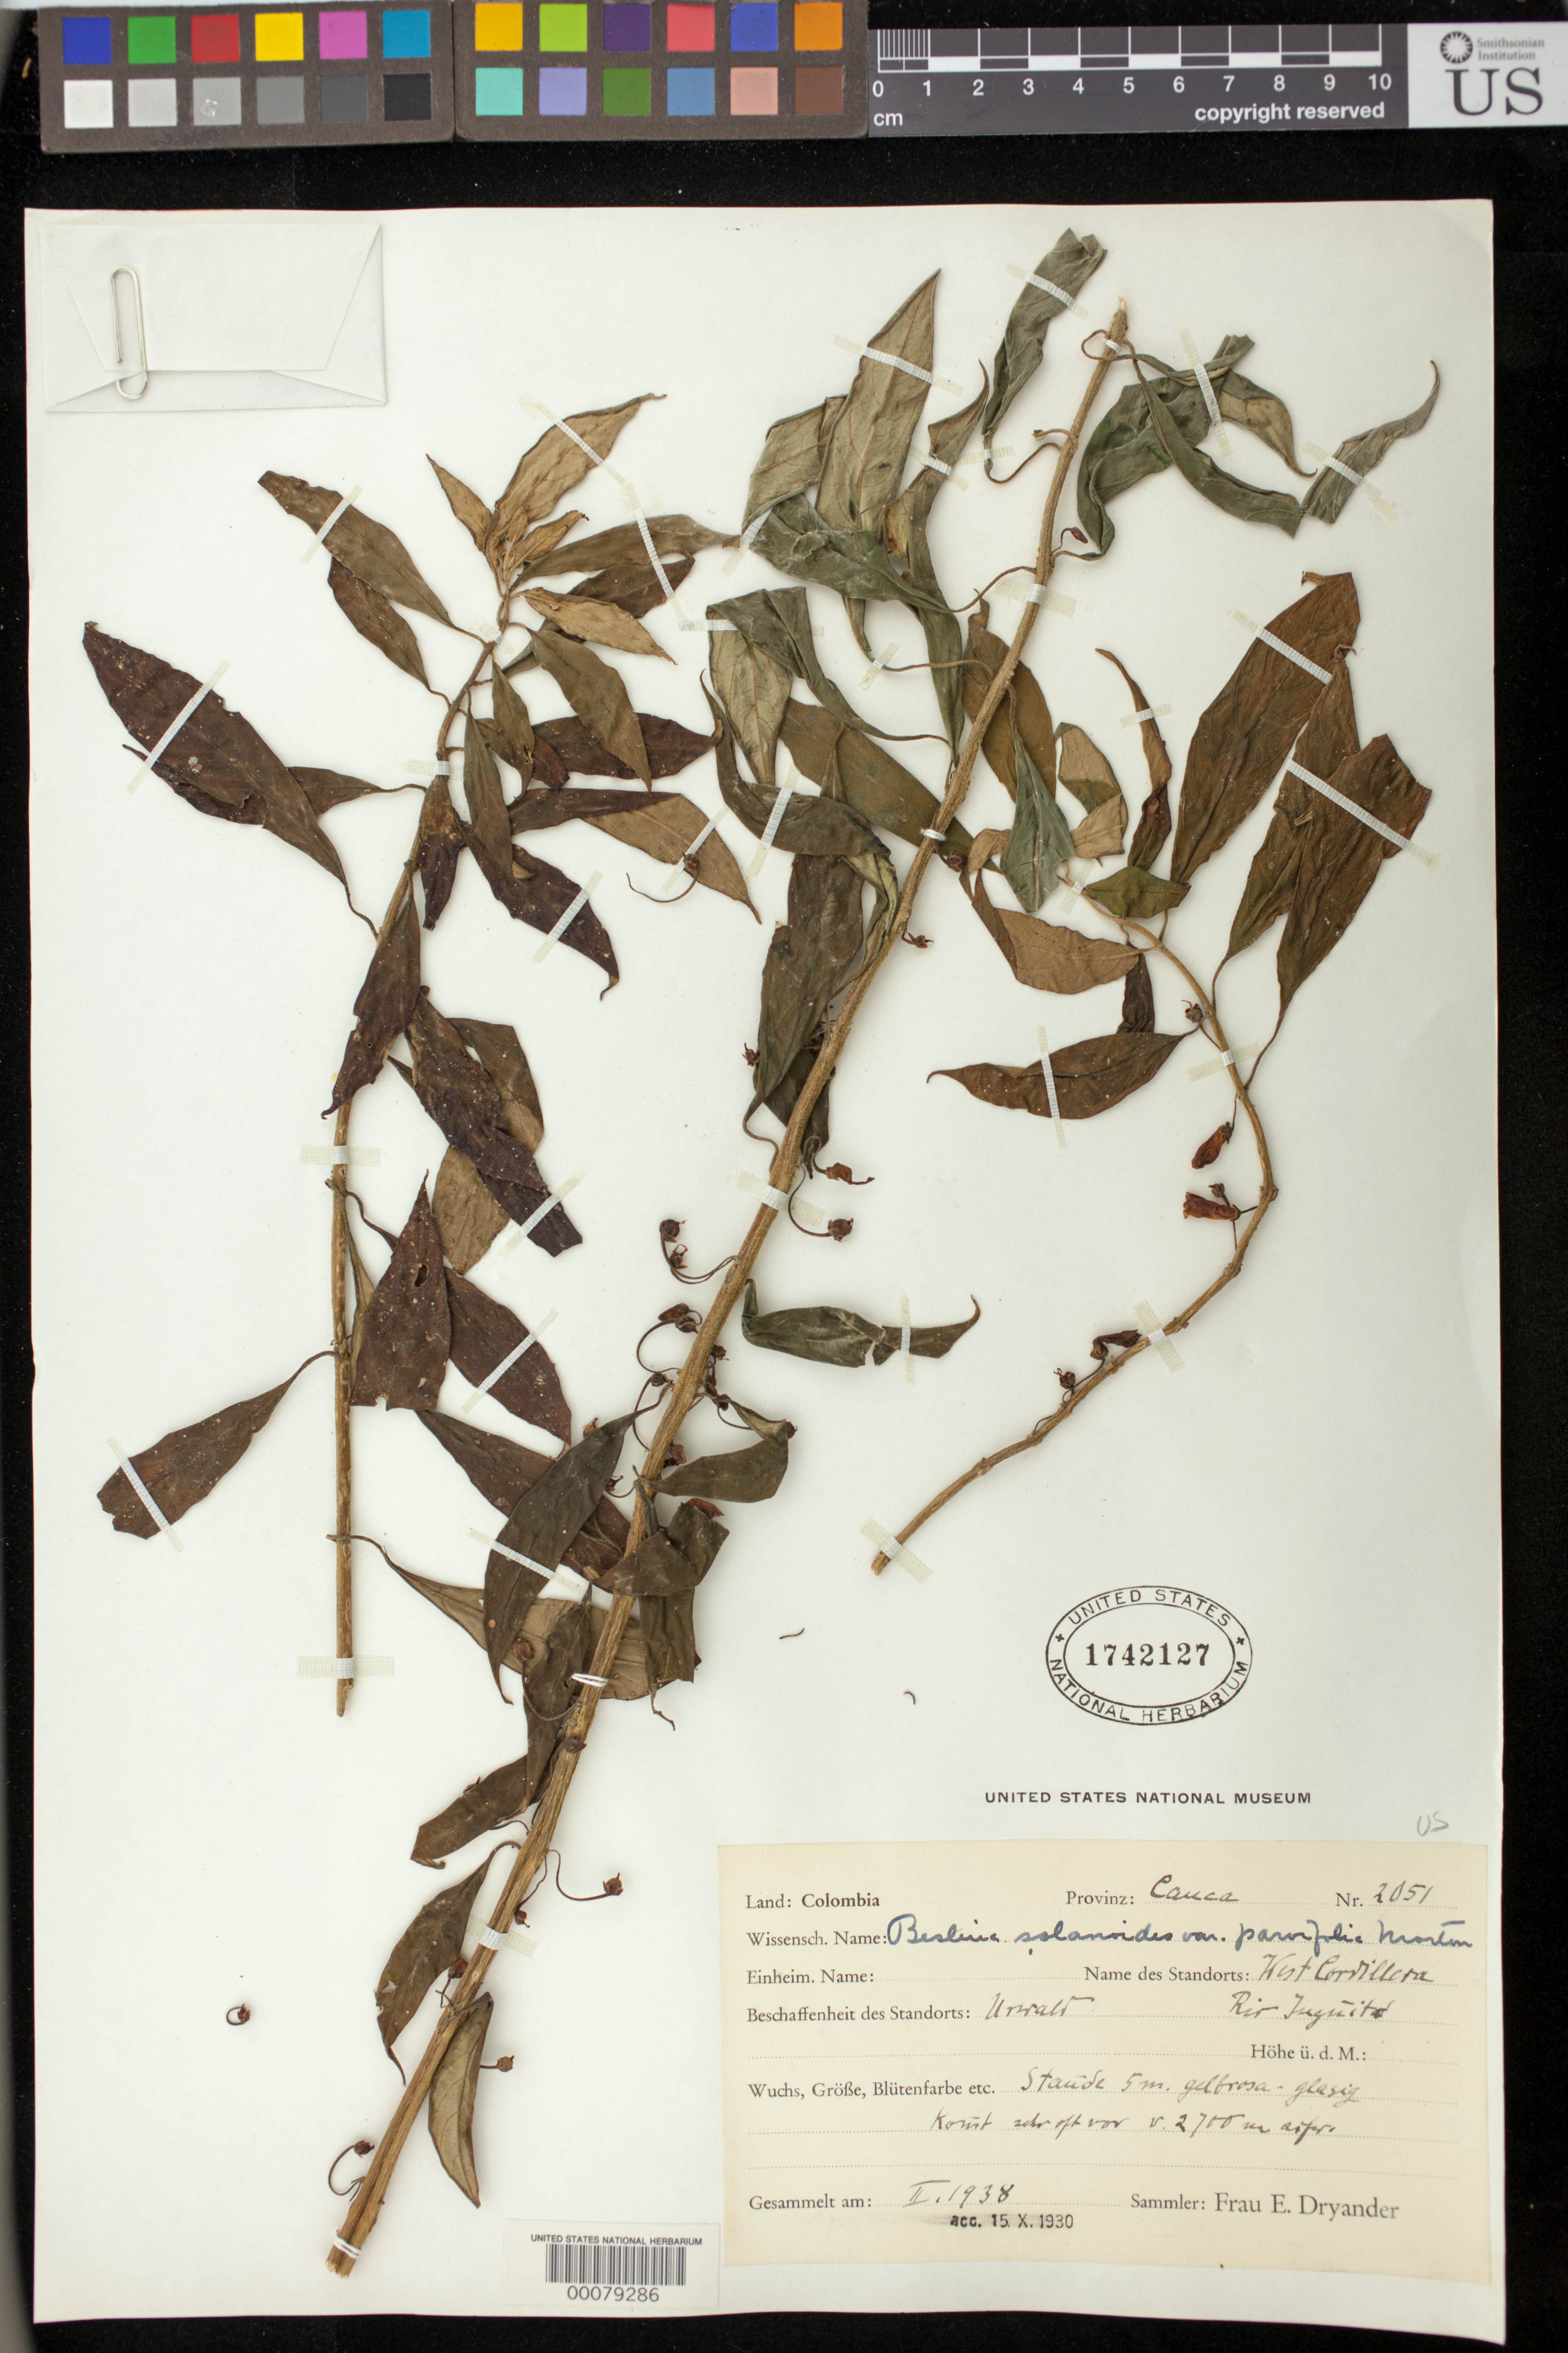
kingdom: Plantae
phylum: Tracheophyta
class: Magnoliopsida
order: Lamiales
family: Gesneriaceae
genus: Besleria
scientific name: Besleria solanoides var. solanoides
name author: Kunth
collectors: E. I. Dryander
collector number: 2051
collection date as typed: Feb 1938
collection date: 1938-02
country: Colombia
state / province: Cauca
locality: West Cordillera, Rio Tuguita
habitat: Urwald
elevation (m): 2700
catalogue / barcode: US 1742127